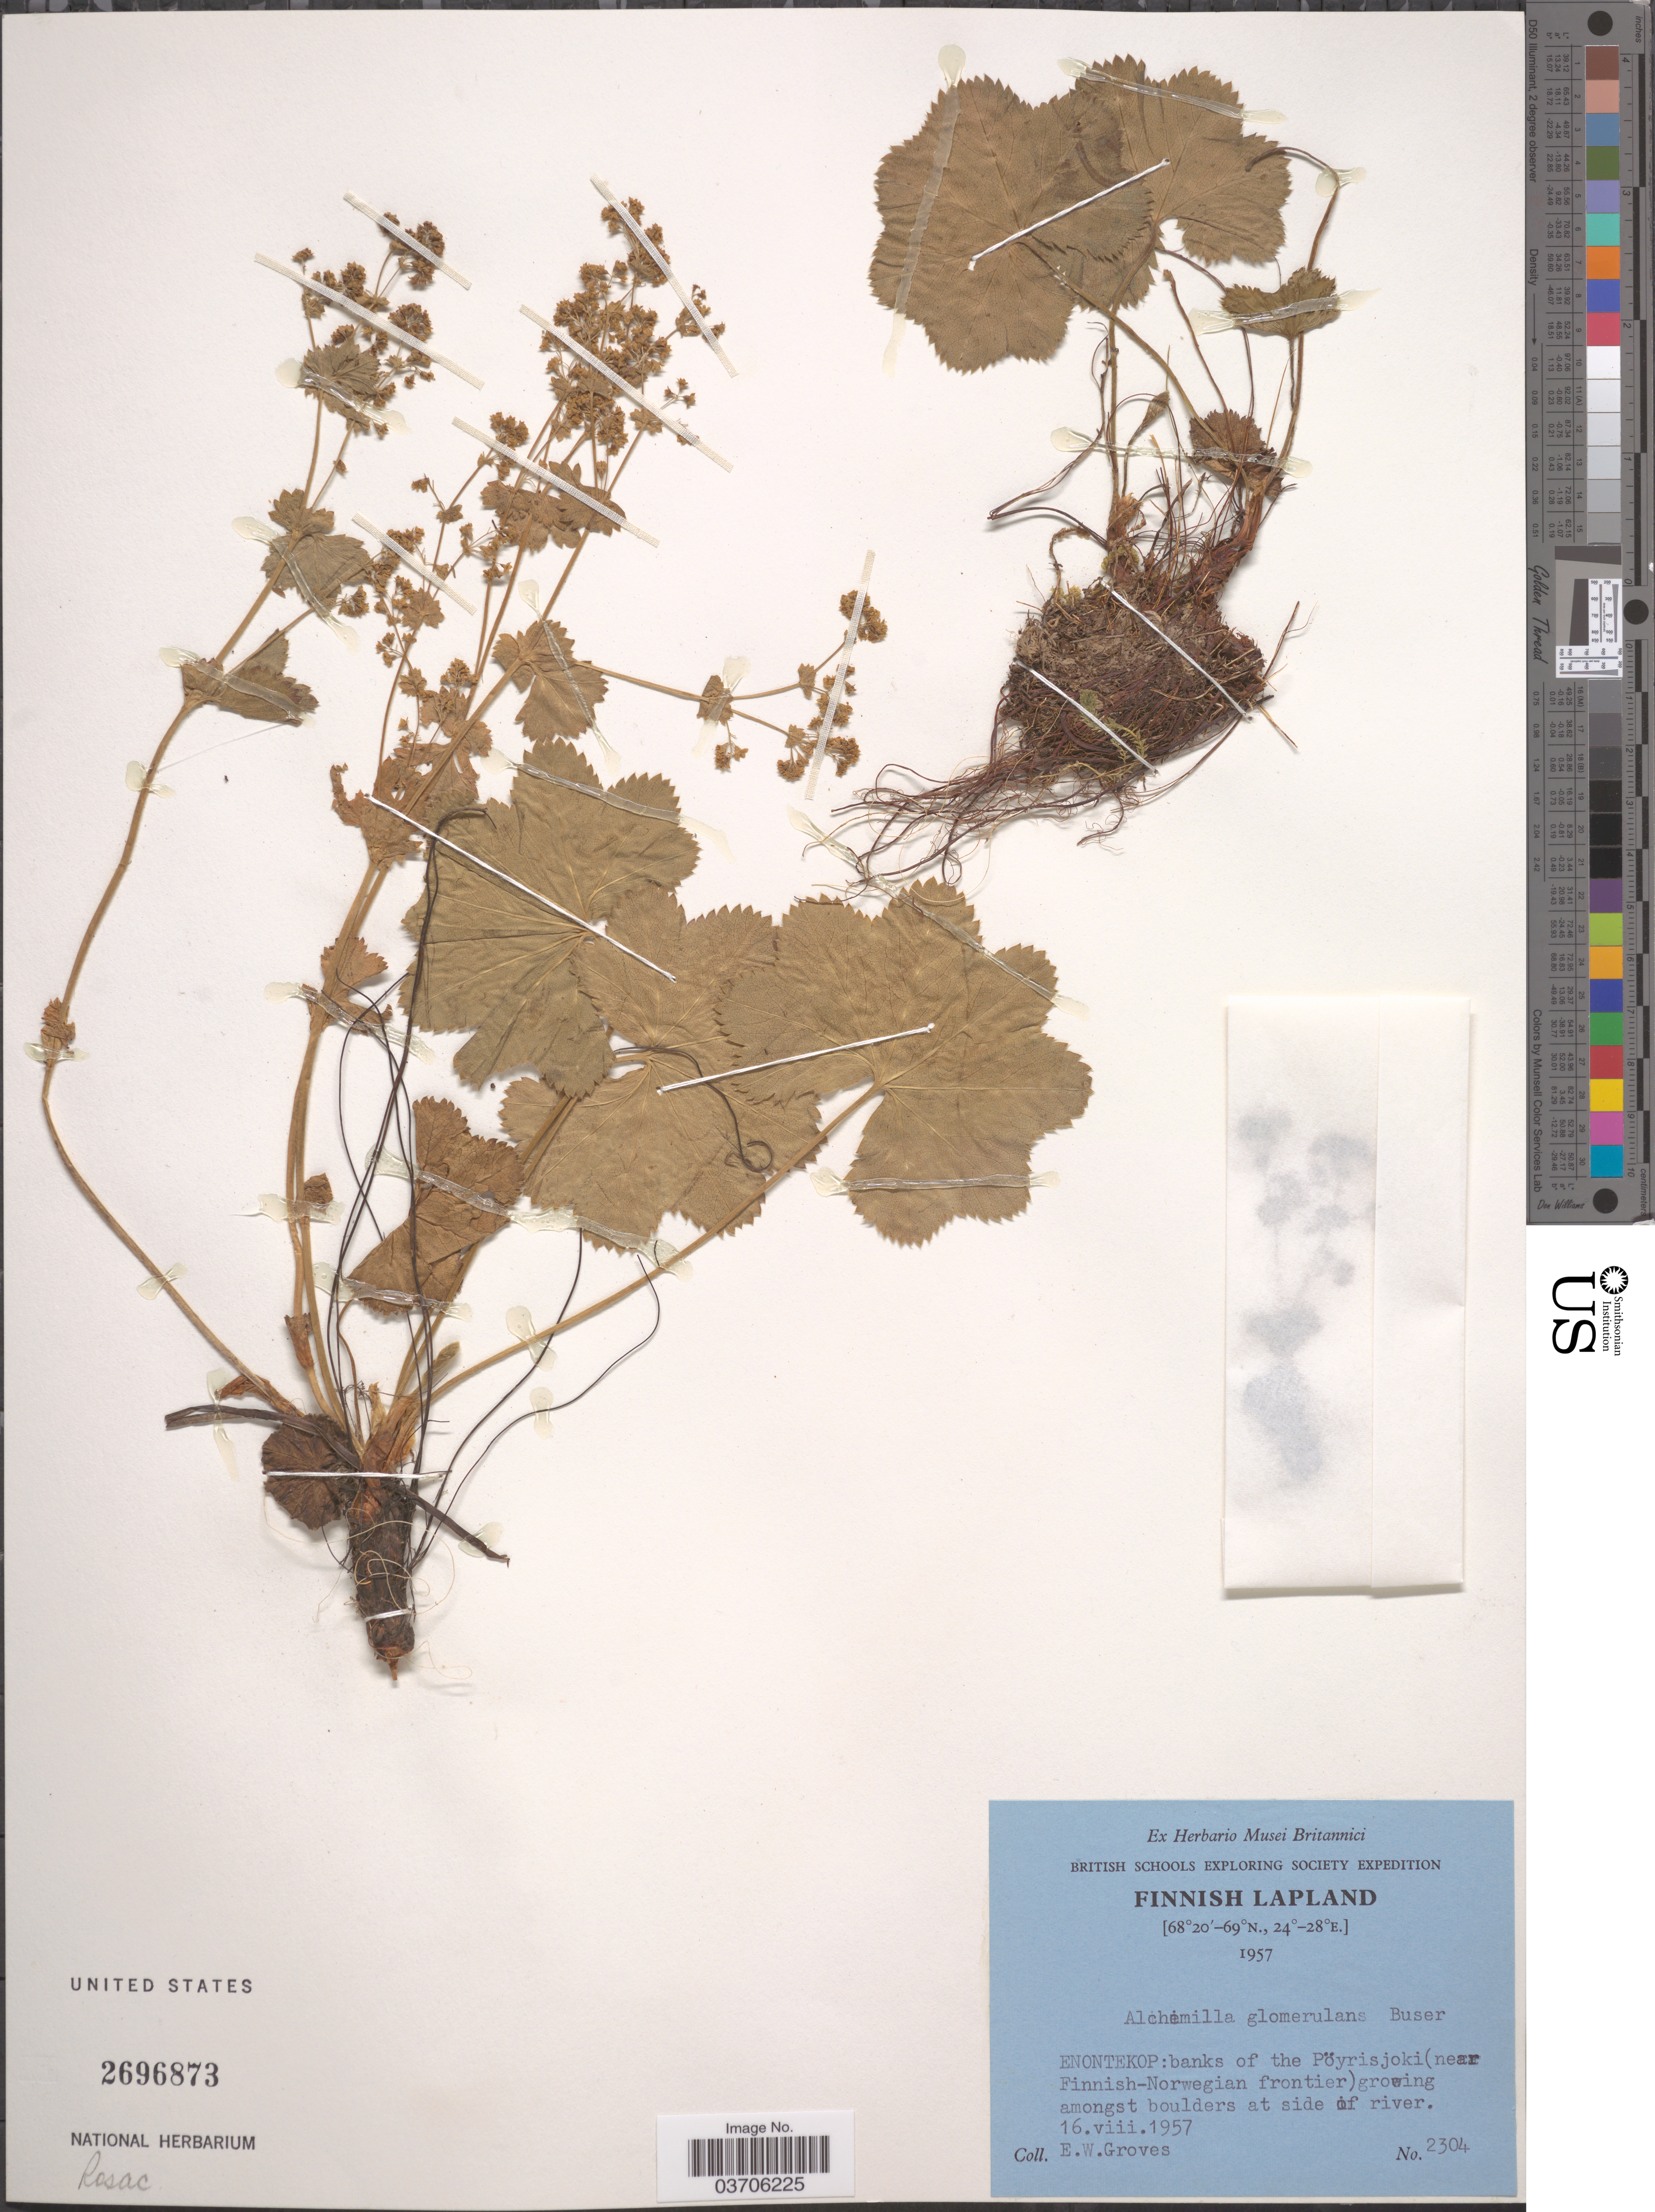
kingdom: Plantae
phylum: Tracheophyta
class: Magnoliopsida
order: Rosales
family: Rosaceae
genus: Alchemilla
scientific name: Alchemilla glomerulans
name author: Buser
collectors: E. Groves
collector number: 2304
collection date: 1957-08-16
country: Finland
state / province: Lappi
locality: Finnish Lapland. Enontekop: banks of the Pöyrisjoki (near Finnish- Norwegian frontier).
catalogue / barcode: US 2696873